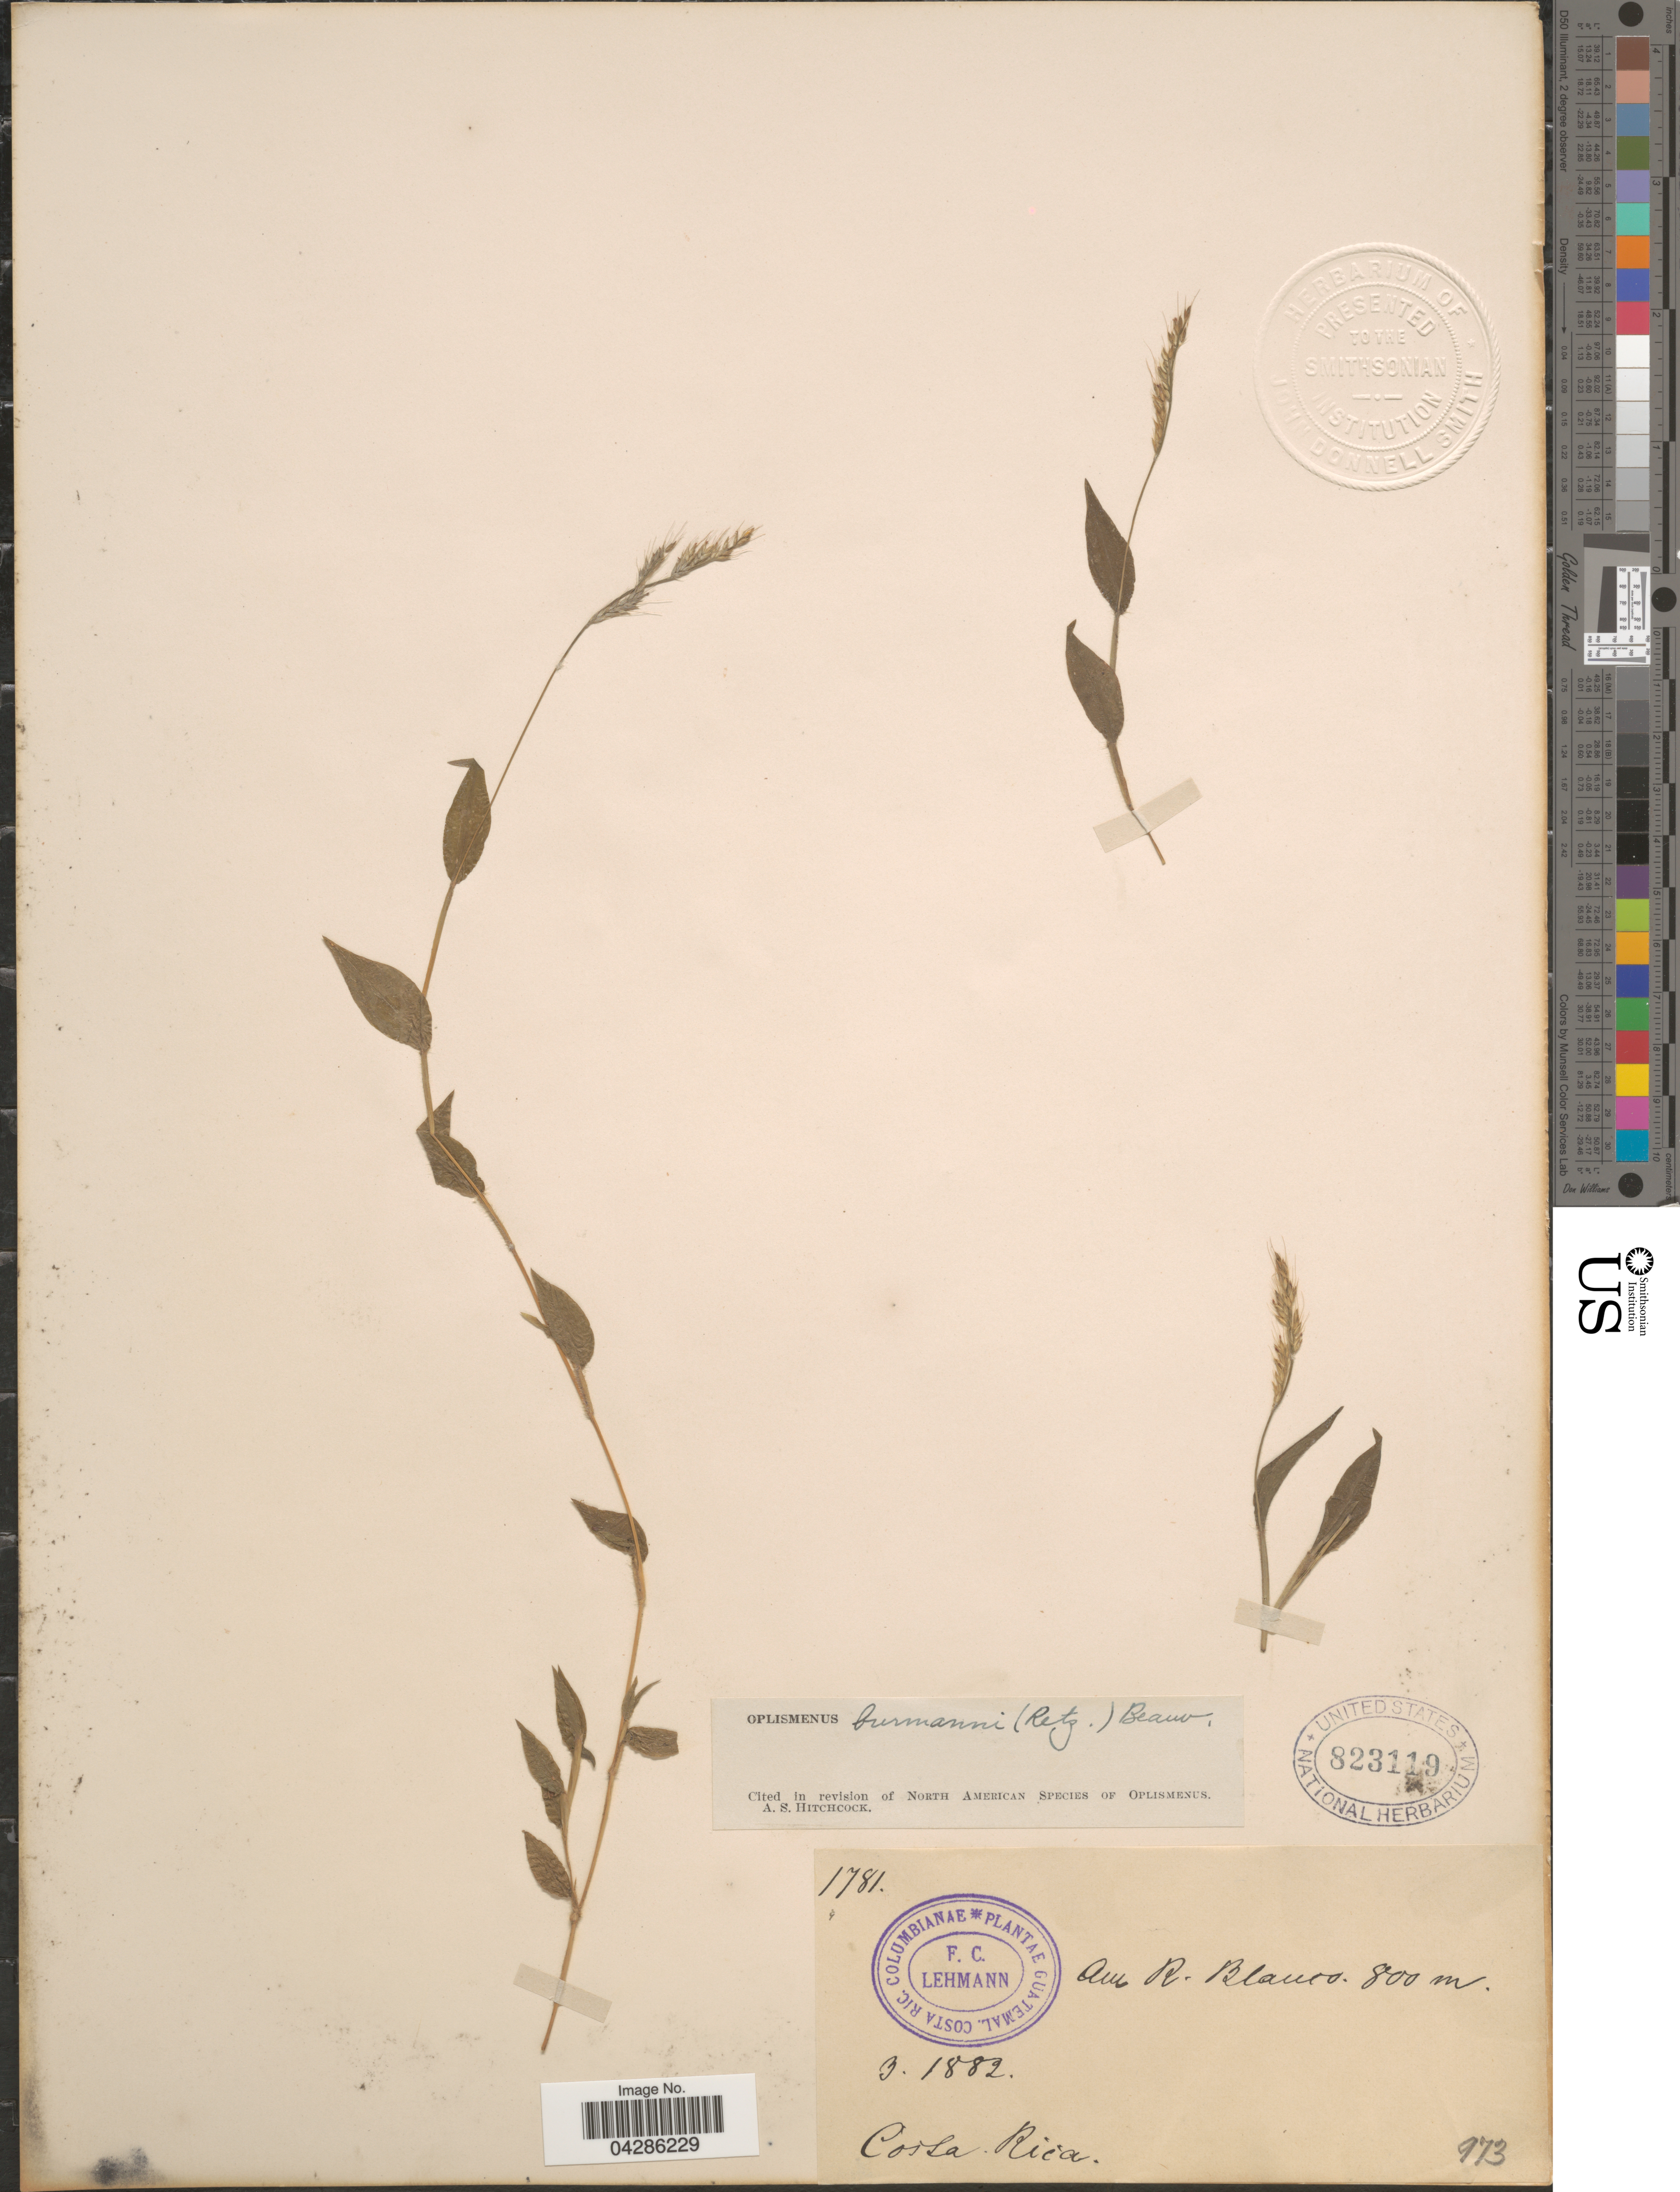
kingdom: Plantae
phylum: Tracheophyta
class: Liliopsida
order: Poales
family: Poaceae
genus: Oplismenus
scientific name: Oplismenus burmannii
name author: (Retz.) P. Beauv.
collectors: F. C. Lehmann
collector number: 1781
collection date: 1882-03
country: Costa Rica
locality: Am R. Blanco.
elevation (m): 800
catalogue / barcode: US 823119